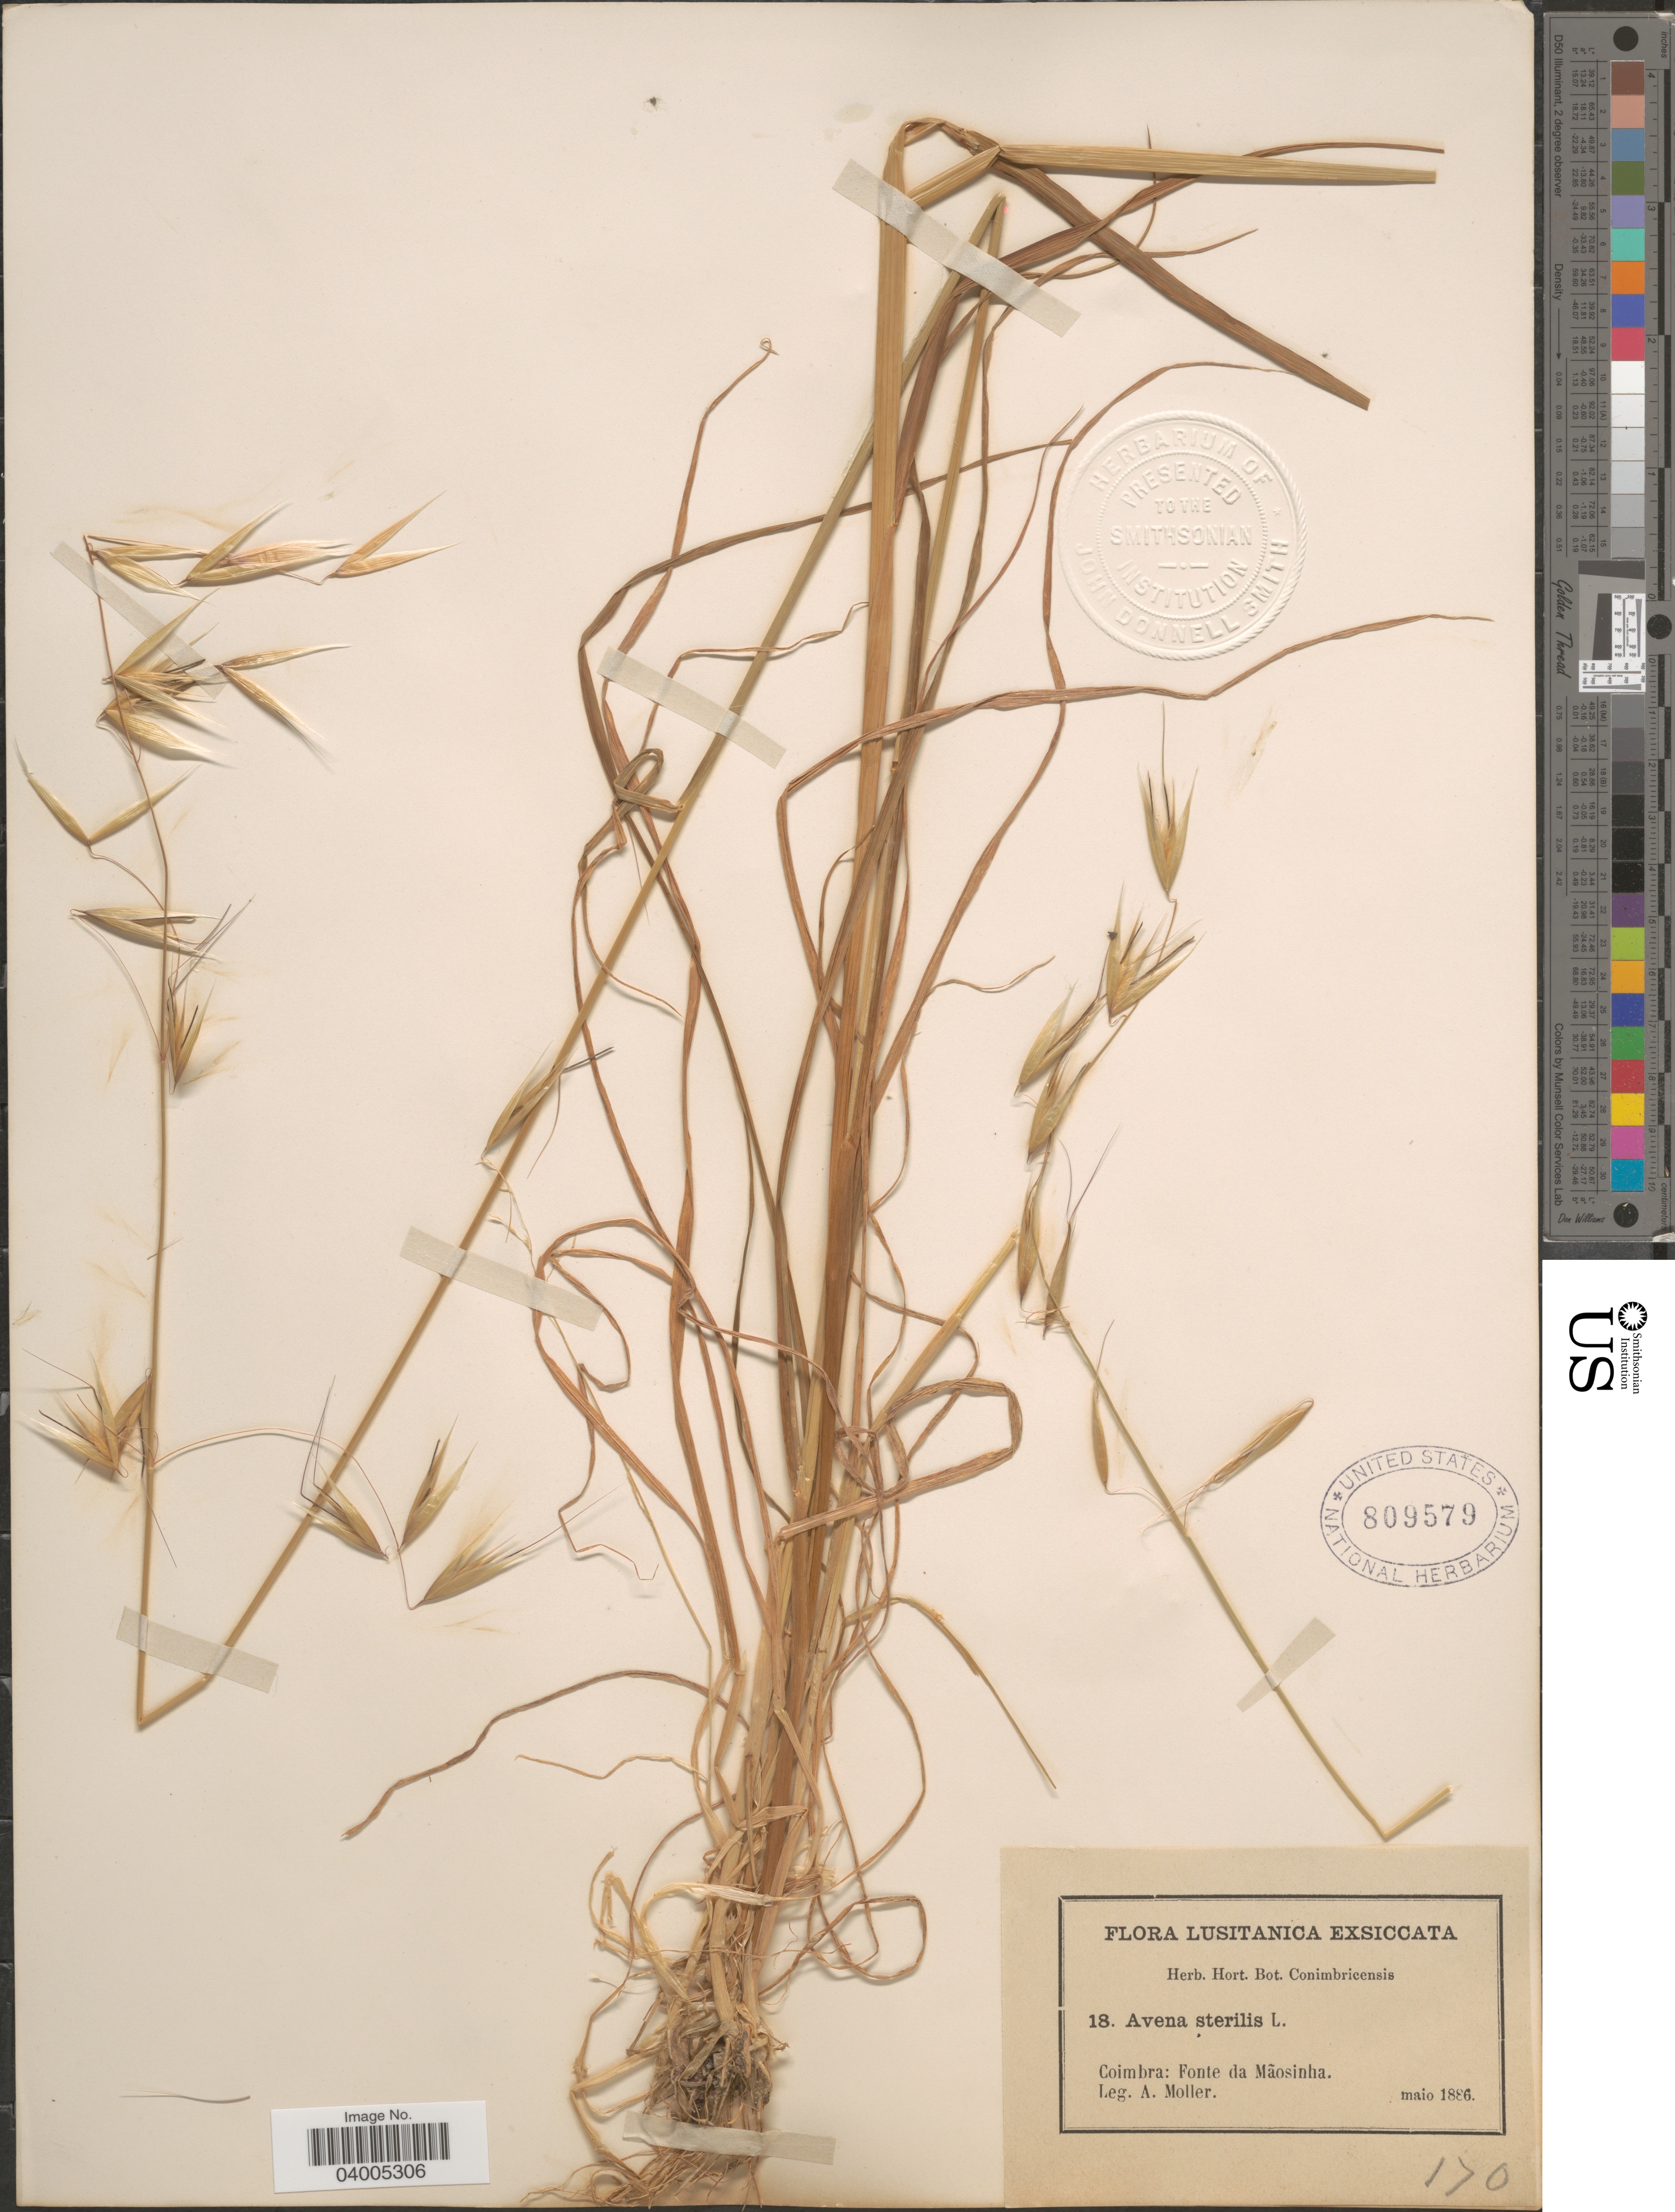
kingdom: Plantae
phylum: Tracheophyta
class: Liliopsida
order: Poales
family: Poaceae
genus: Avena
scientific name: Avena barbata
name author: Pott ex Link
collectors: A. Moller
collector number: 18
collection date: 1886-05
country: Portugal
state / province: Coimbra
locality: Lusitanica. Fonte da Mãosinha.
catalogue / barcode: US 809579